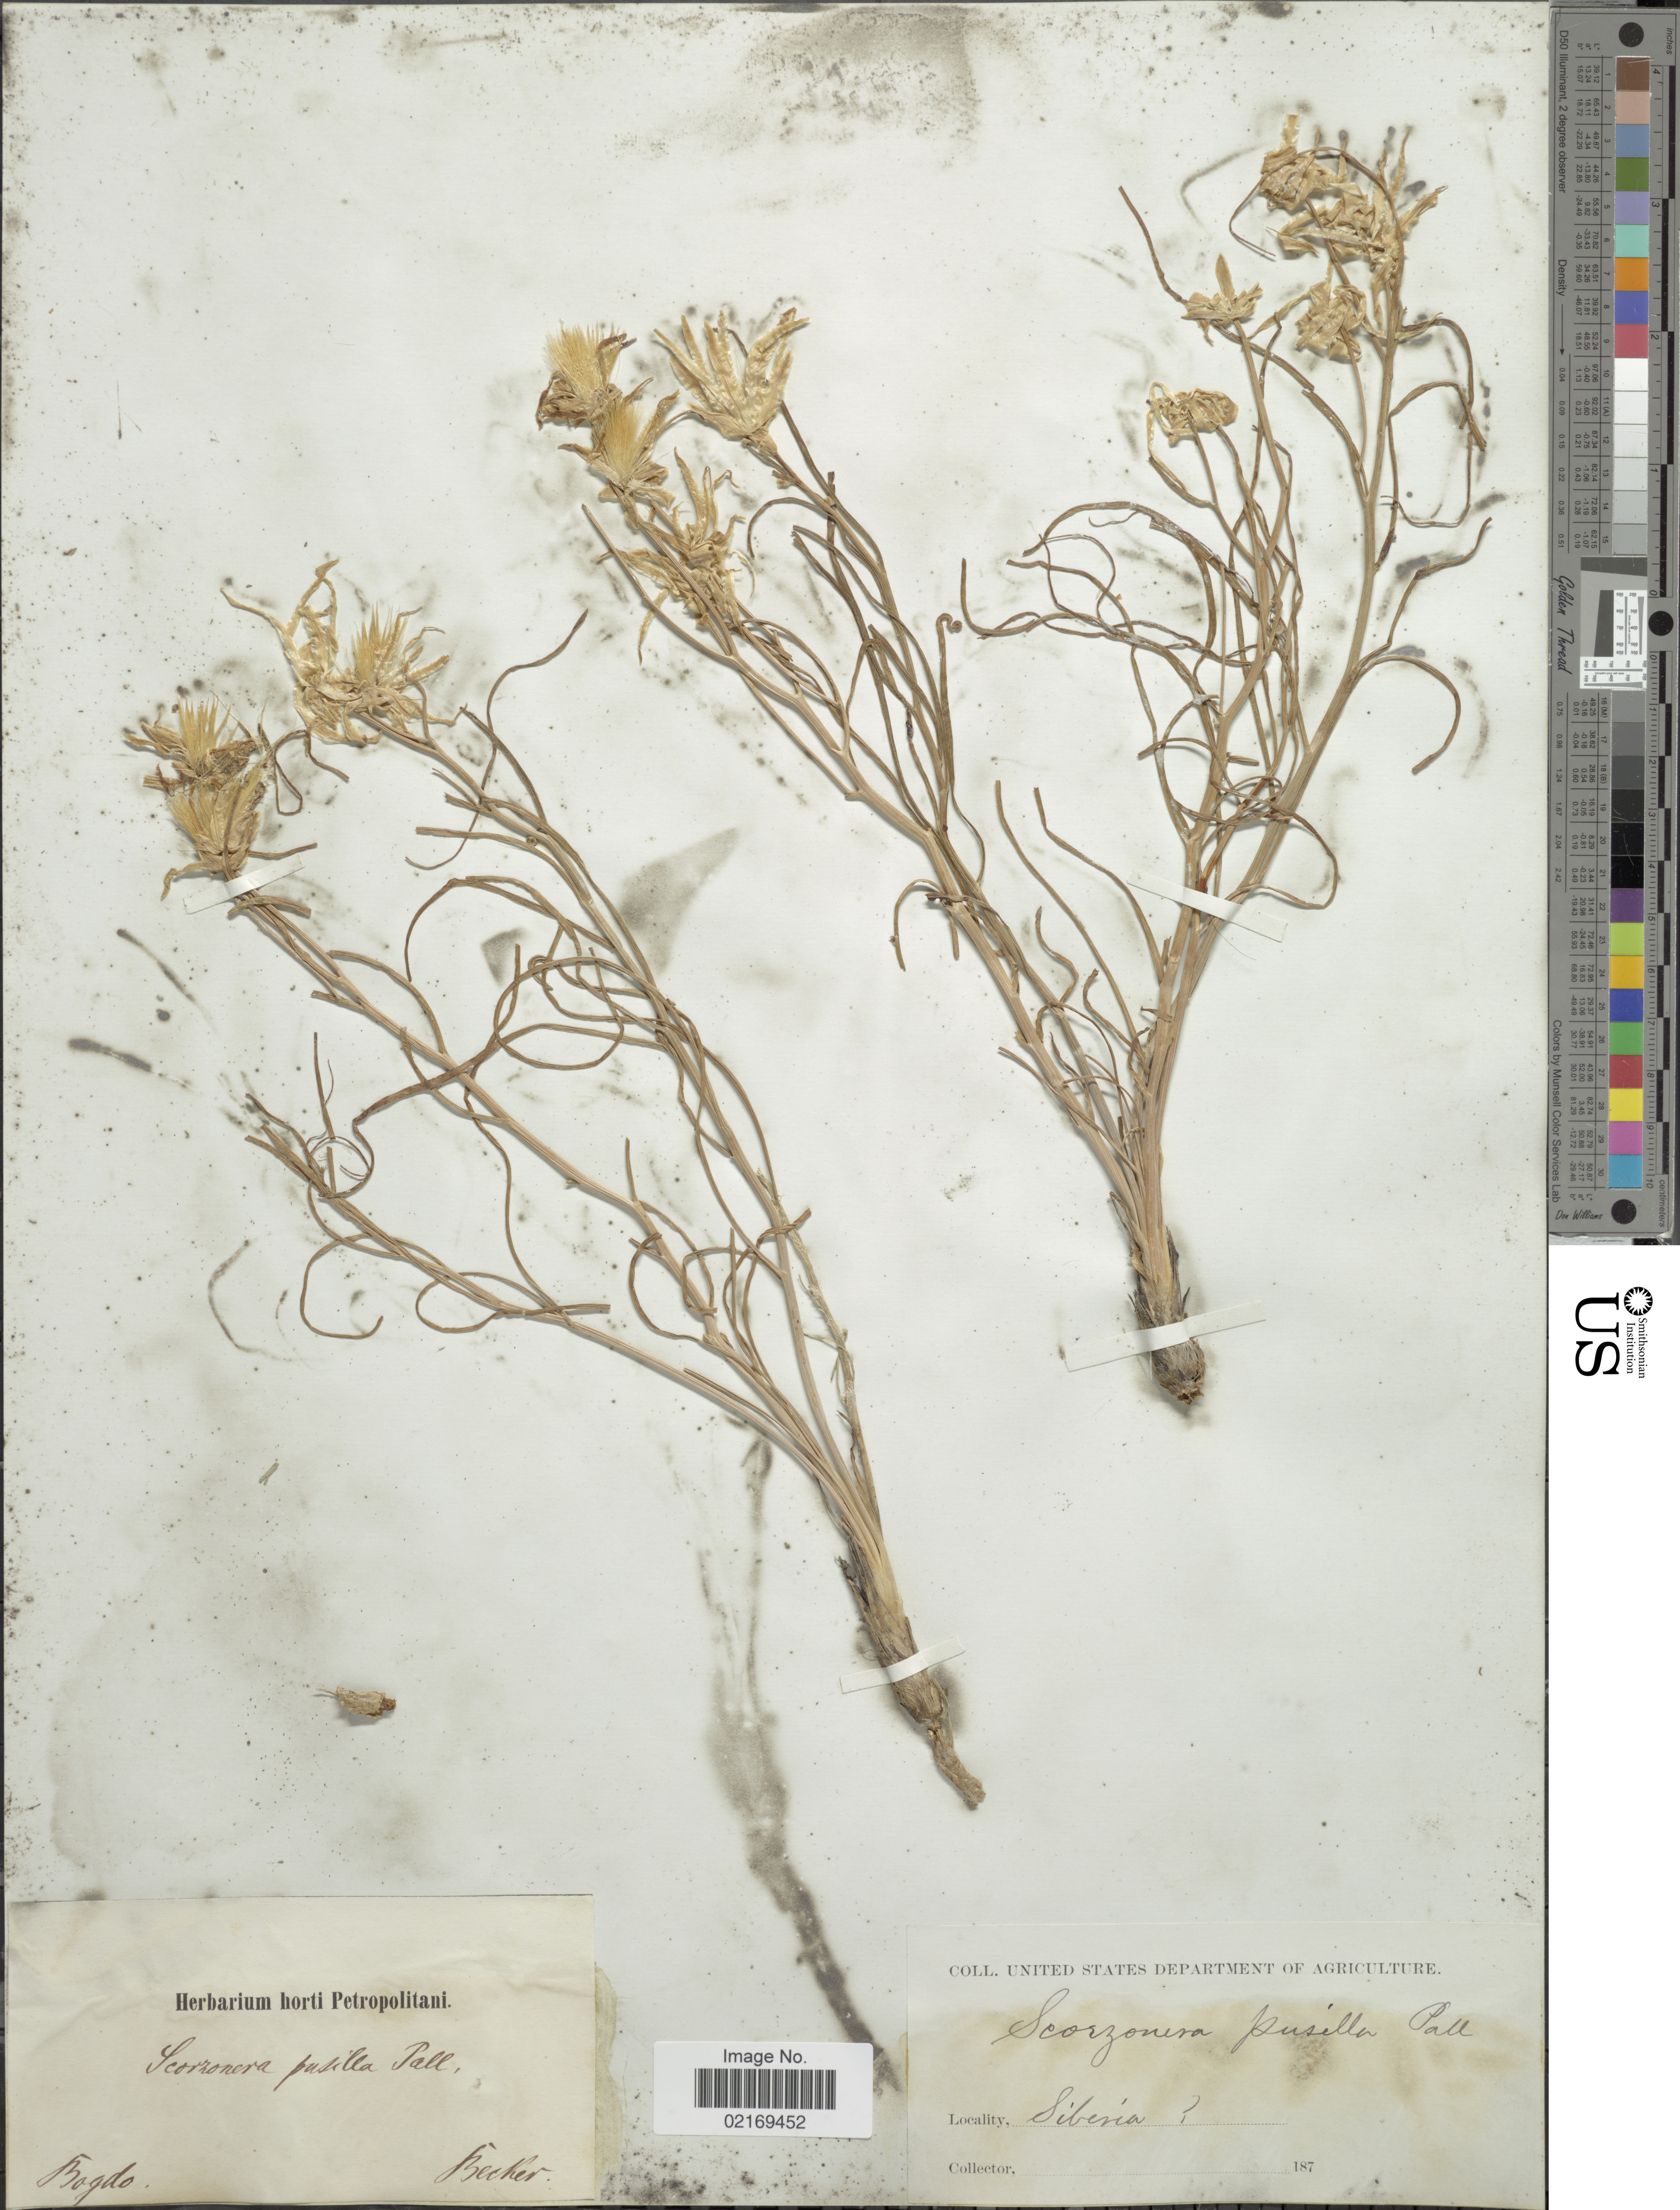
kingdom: Plantae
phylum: Tracheophyta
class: Magnoliopsida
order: Asterales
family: Asteraceae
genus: Takhtajaniantha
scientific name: Takhtajaniantha pusilla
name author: (Pall.) Nazarova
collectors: -. Becker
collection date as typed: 187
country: Mongolia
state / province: Omnogovi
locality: Siberia, Bogdo.